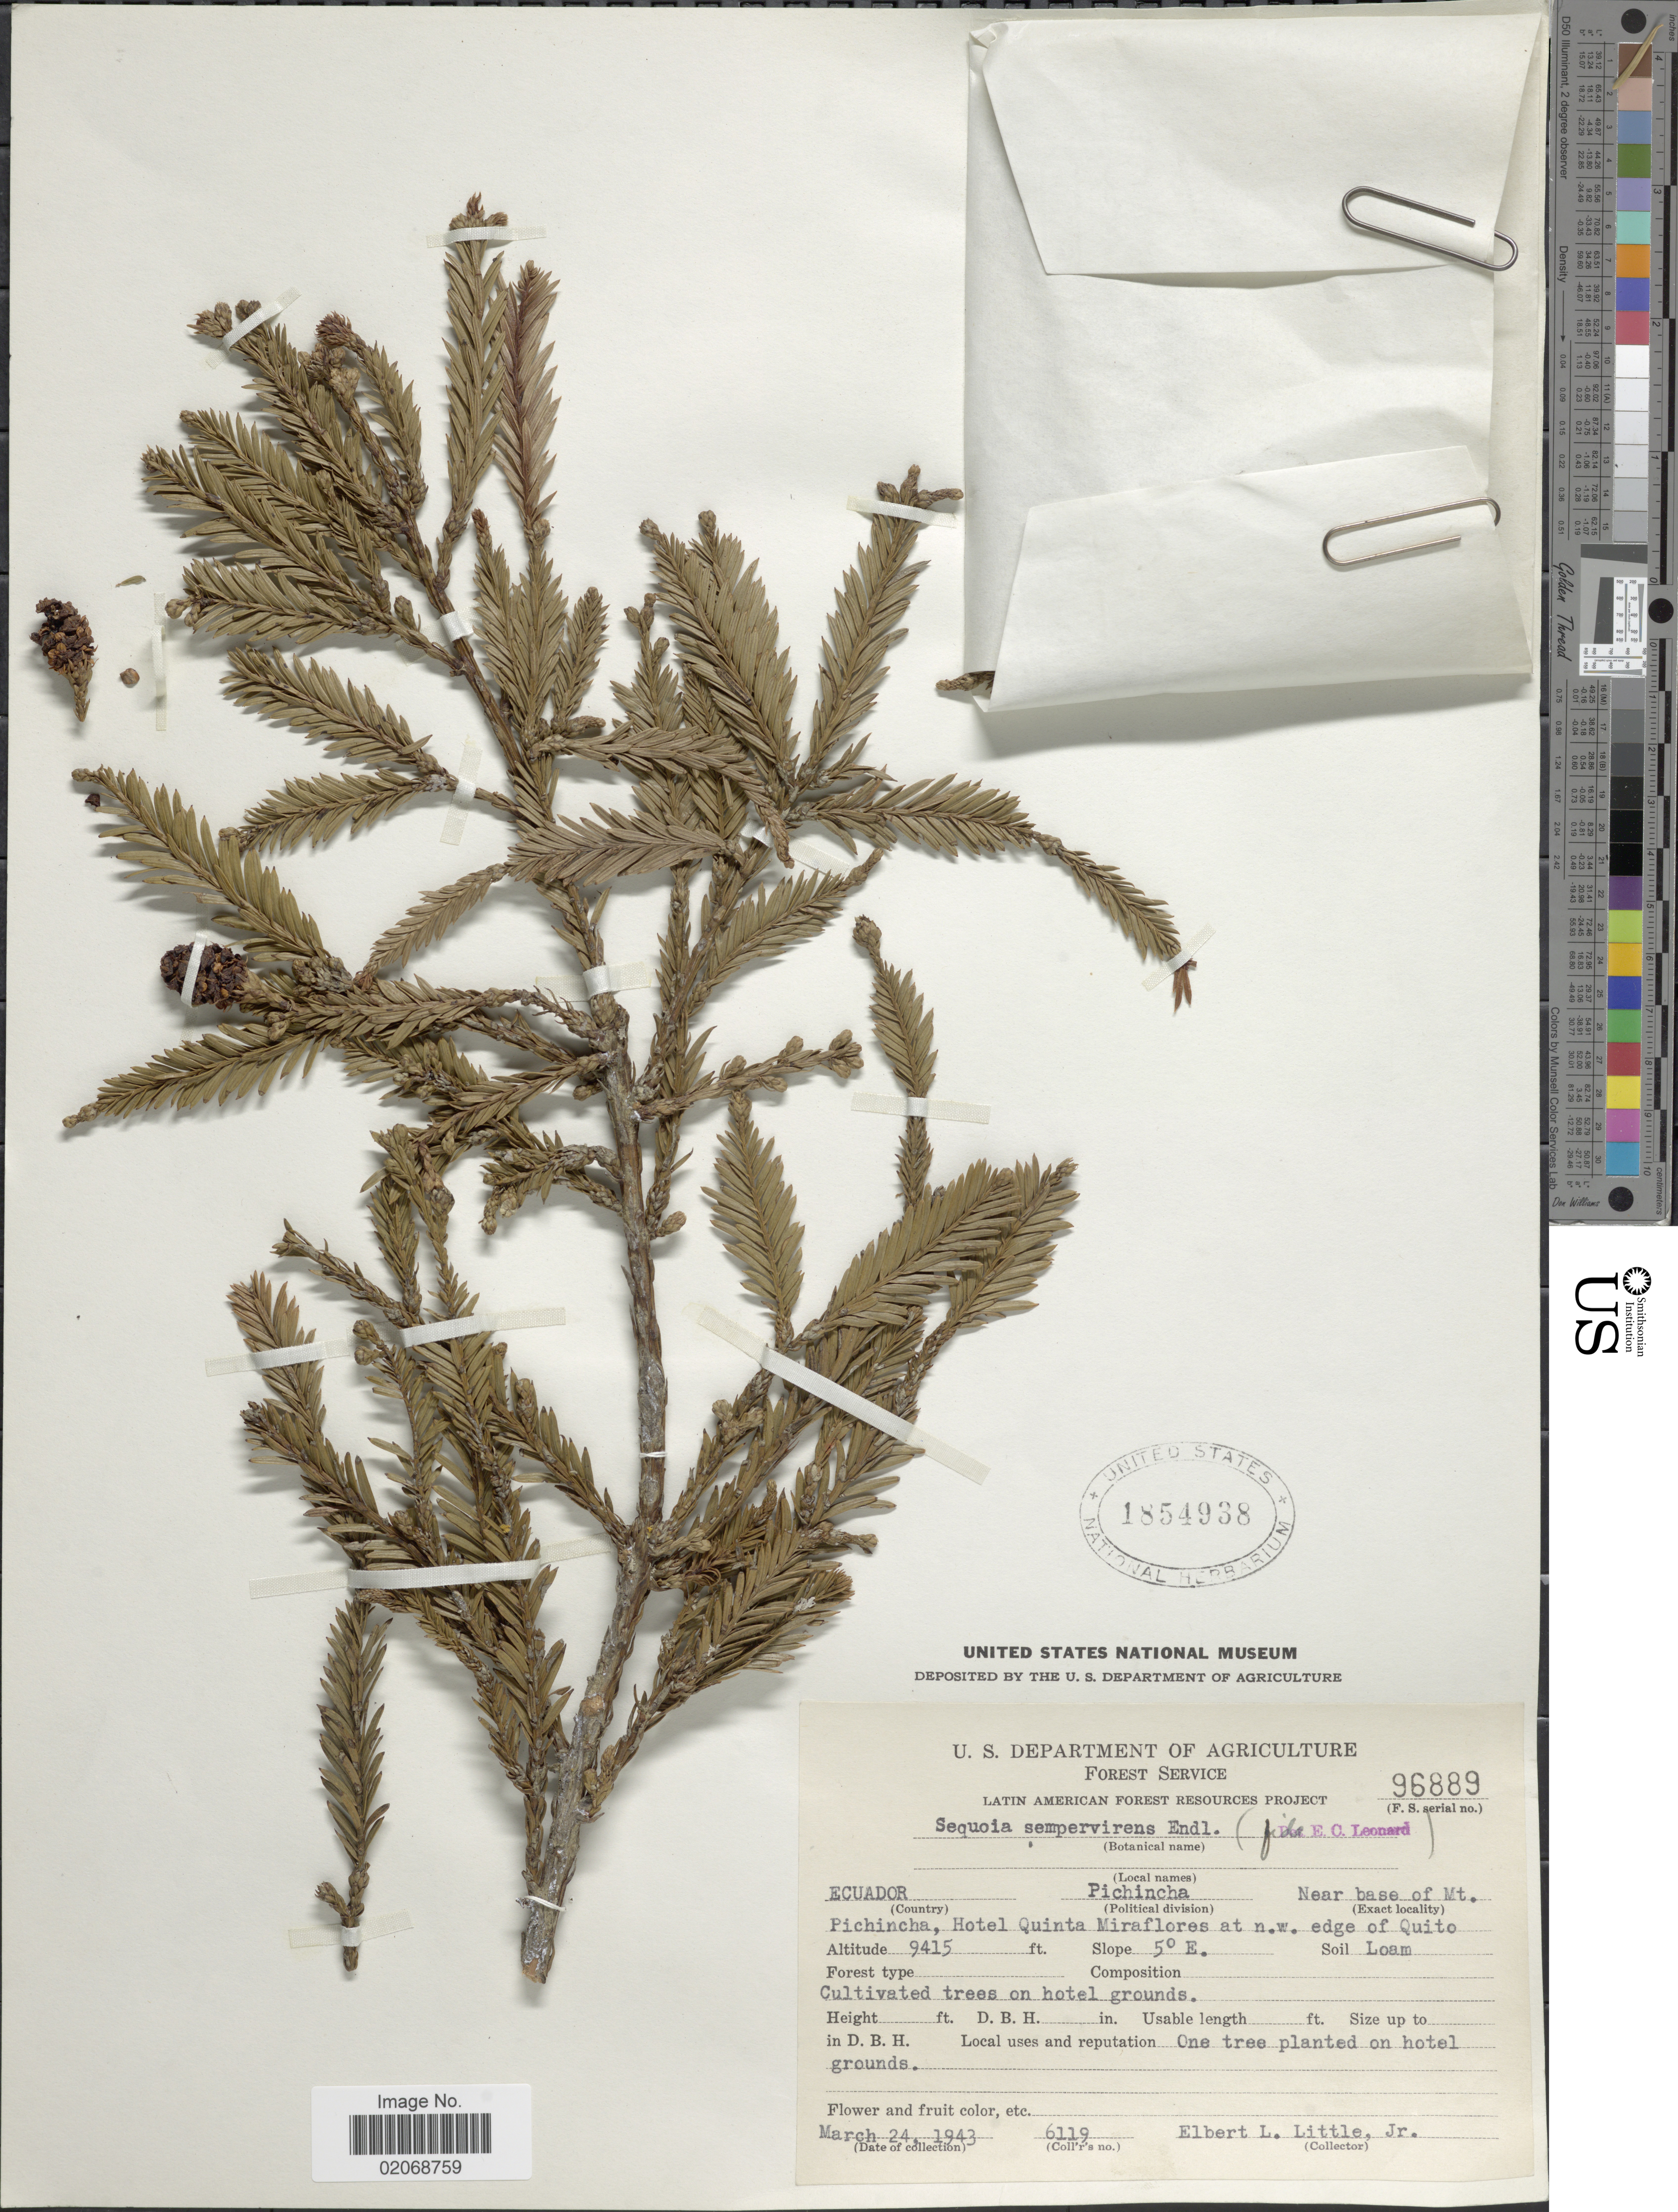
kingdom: Plantae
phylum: Tracheophyta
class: Pinopsida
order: Pinales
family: Cupressaceae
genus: Sequoia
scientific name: Sequoia sempervirens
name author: (D. Don) Endl.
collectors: E. L. Little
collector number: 6119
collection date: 1943-03-24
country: Ecuador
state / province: Pichincha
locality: Near base of Mt. Pichincha, Hotel Quinta Miraflores at n.w. edge of Quito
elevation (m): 2870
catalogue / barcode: US 1854938